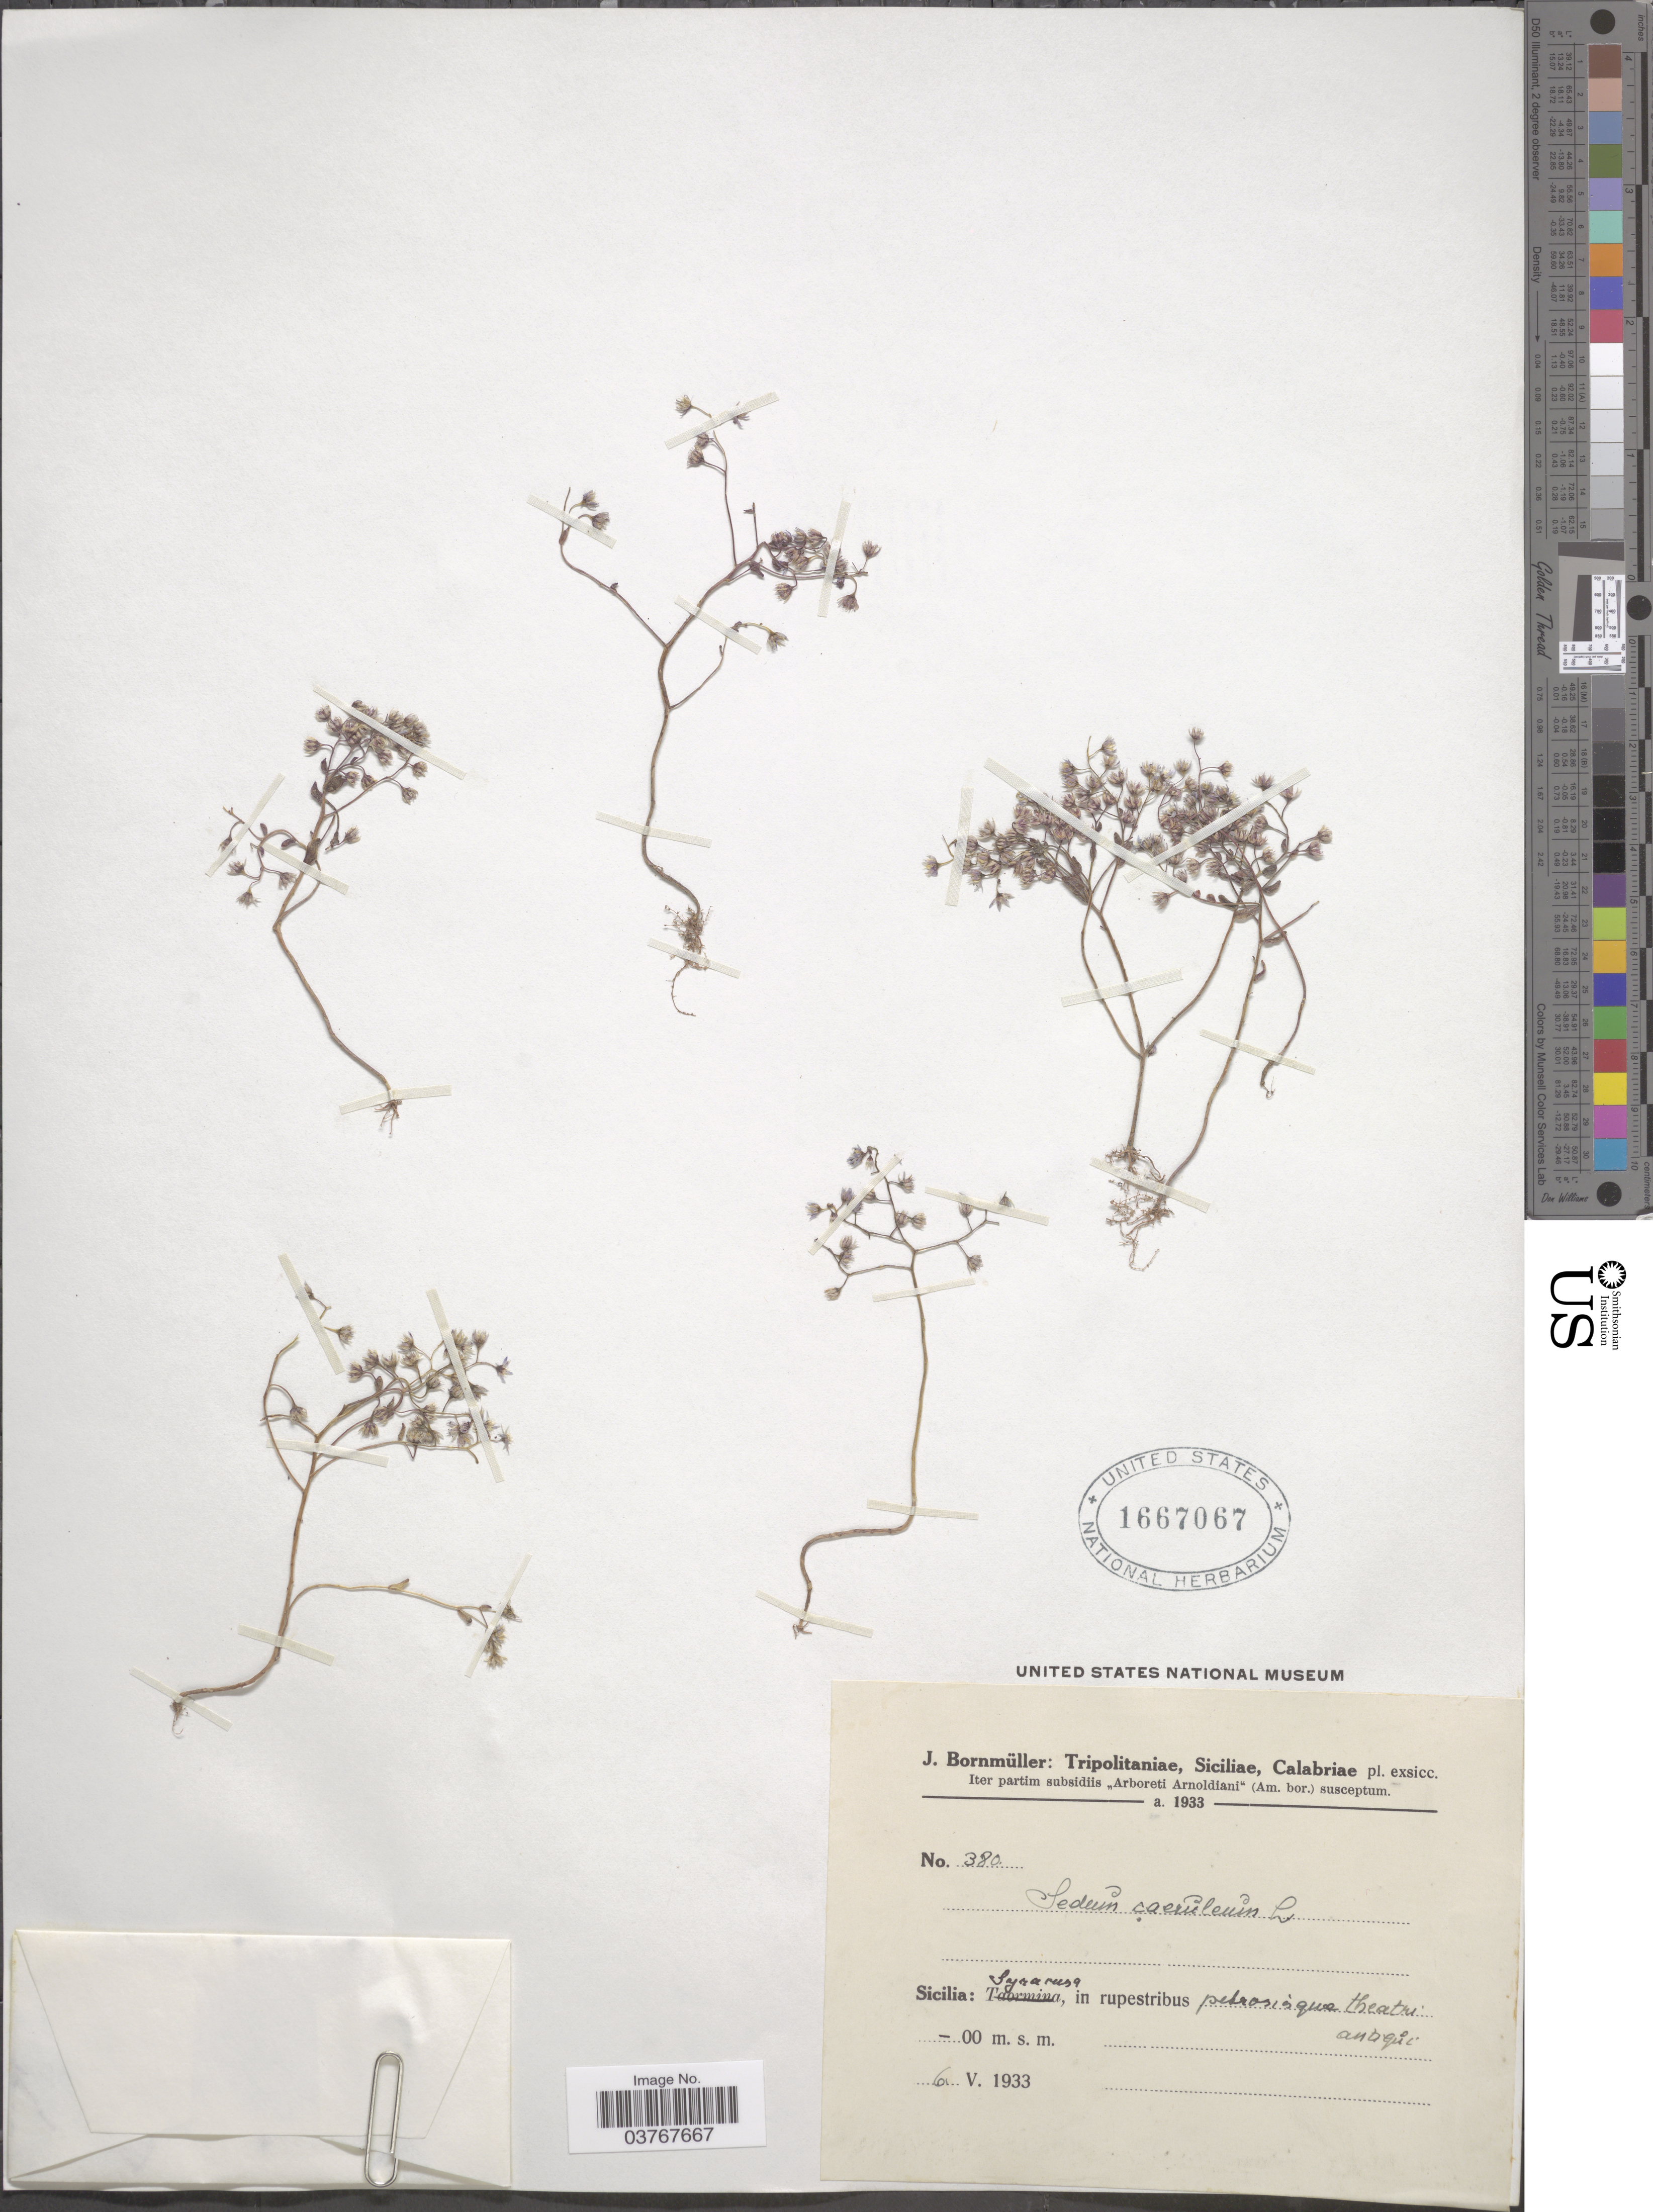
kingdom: Plantae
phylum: Tracheophyta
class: Magnoliopsida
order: Saxifragales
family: Crassulaceae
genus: Sedum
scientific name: Sedum caeruleum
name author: L.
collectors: J. Bornmüller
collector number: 380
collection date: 1933-05-06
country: Italy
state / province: Siciliana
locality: Sicilia: Syrarusa, in rupestribus petrosisque theatri anoqui. [interpreted]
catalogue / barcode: US 1667067